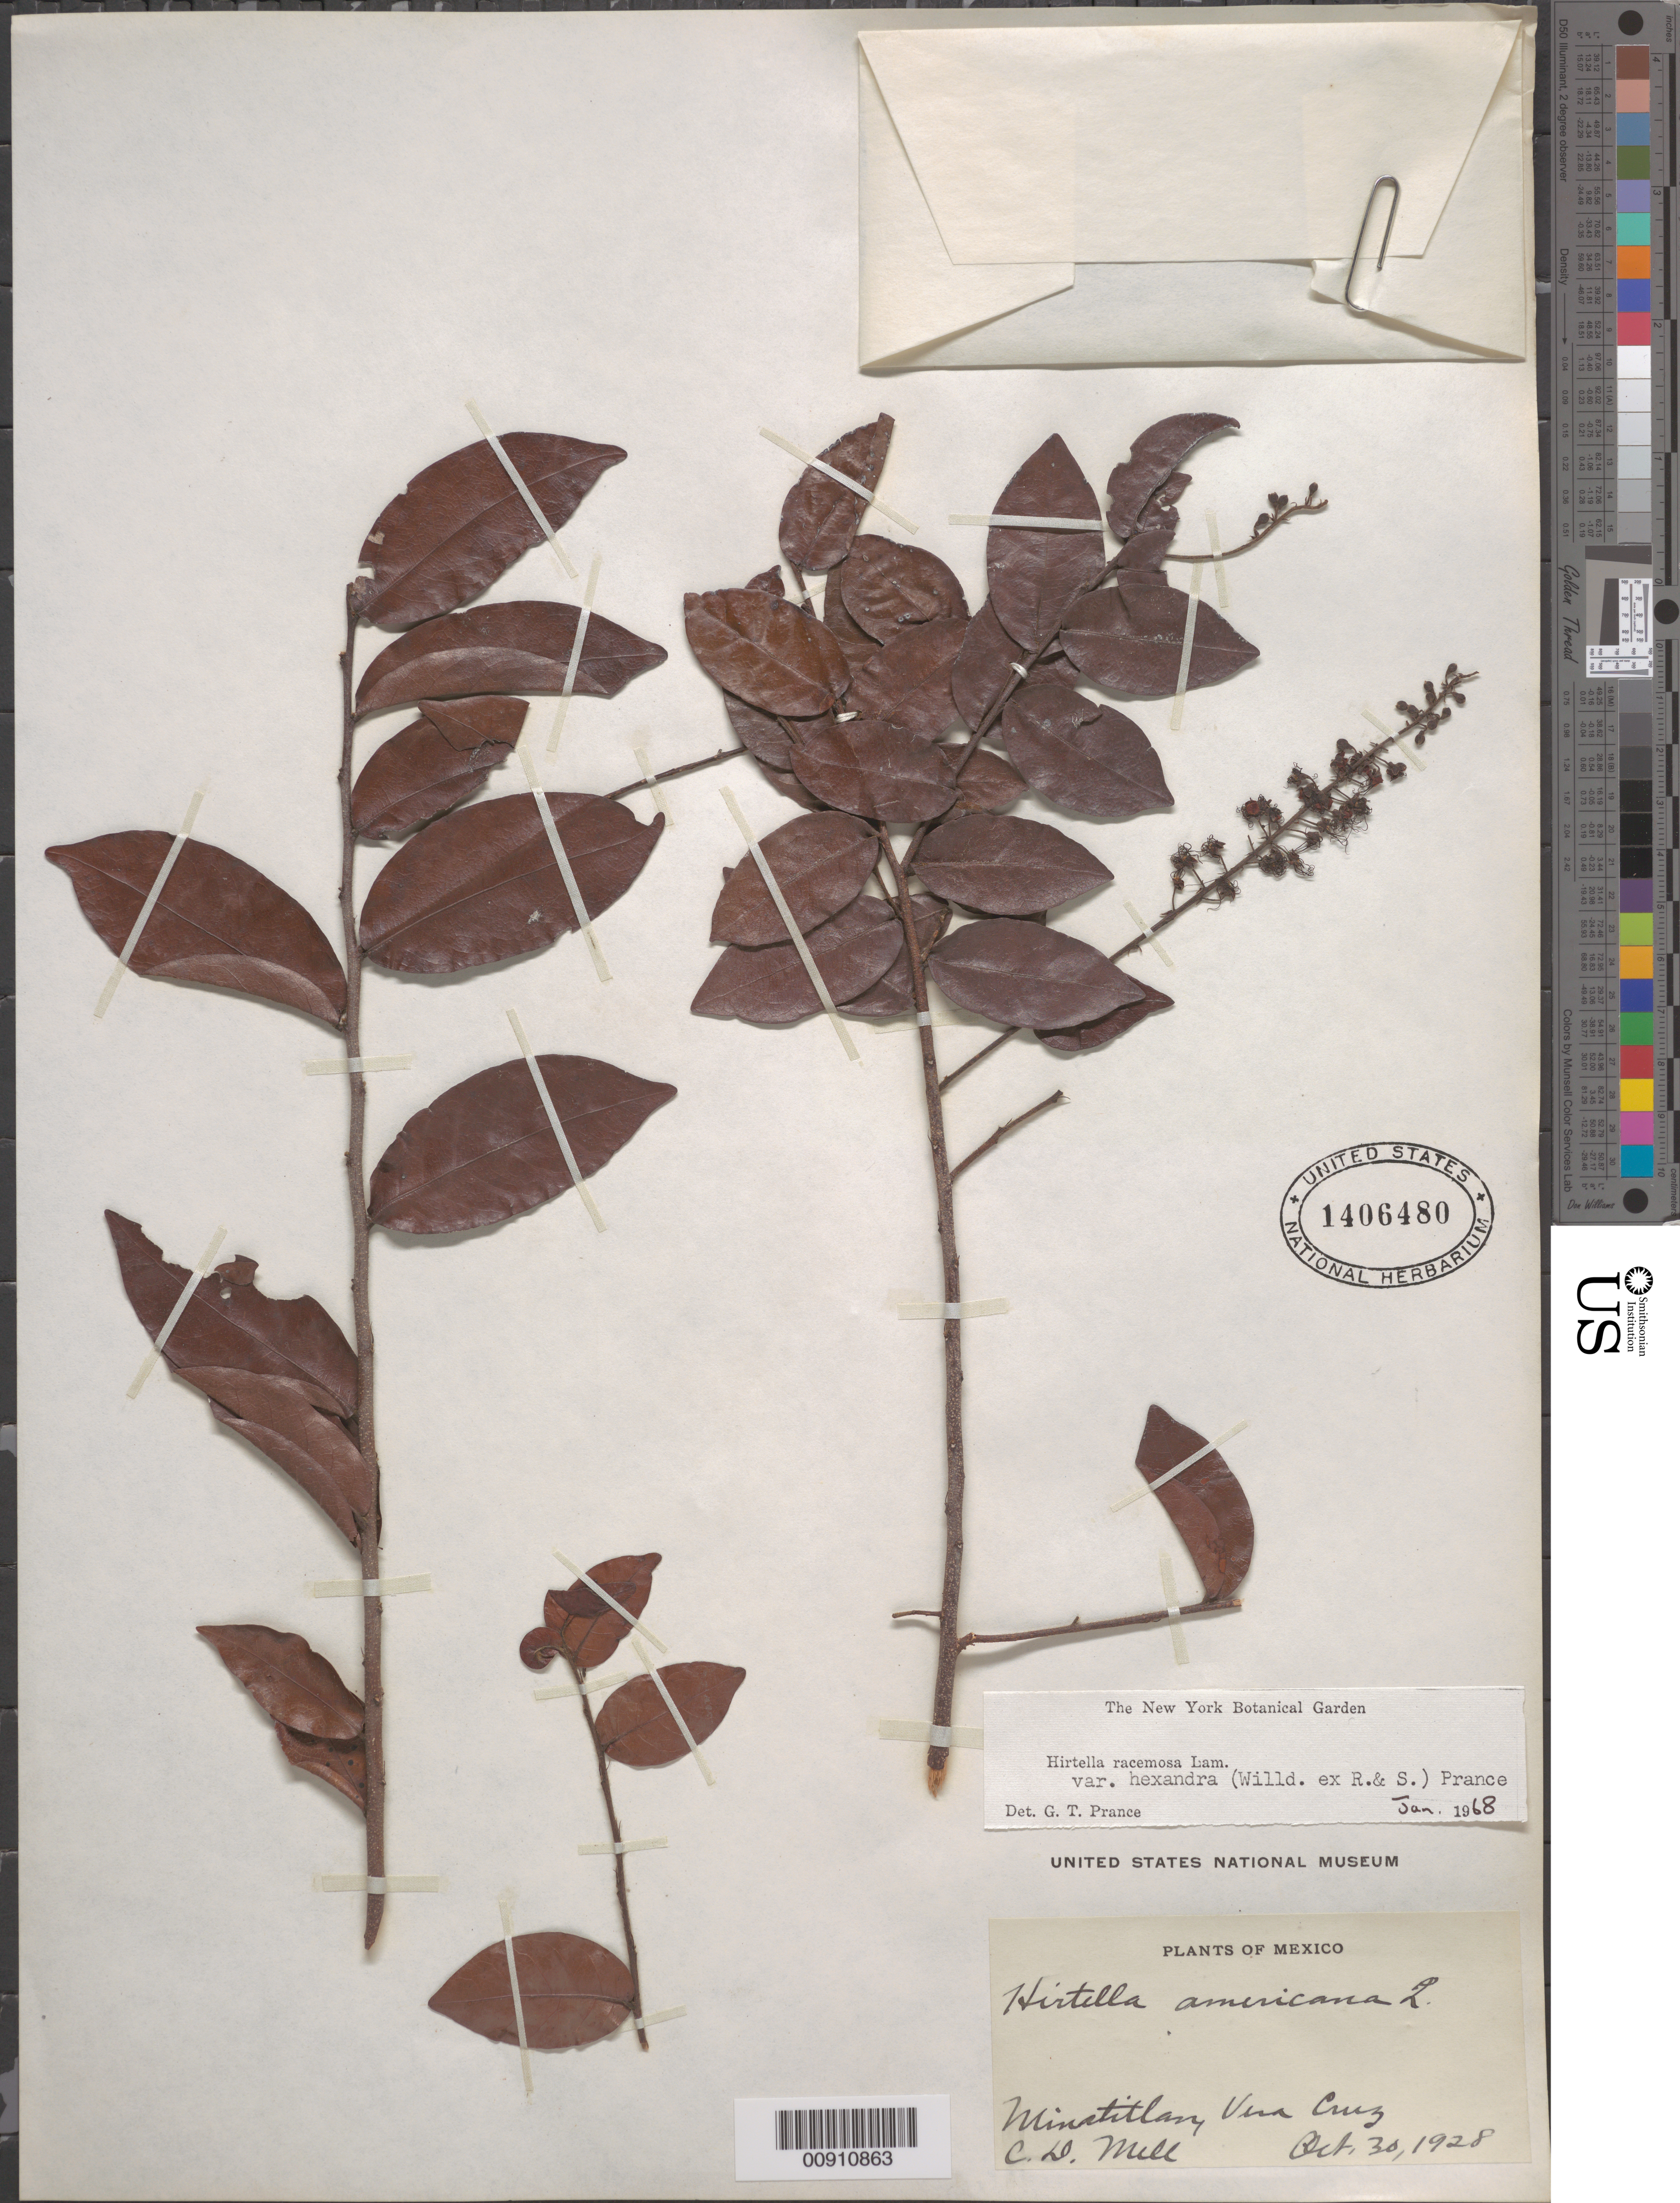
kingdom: Plantae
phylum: Tracheophyta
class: Magnoliopsida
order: Malpighiales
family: Chrysobalanaceae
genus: Hirtella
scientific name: Hirtella racemosa var. hexandra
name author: (Willd. ex Roem. & Schult.) Prance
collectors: C. D. Mill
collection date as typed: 30 Oct 1928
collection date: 1928-10-30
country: Mexico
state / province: Veracruz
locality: Minatitlan, Veracruz.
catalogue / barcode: US 1406480